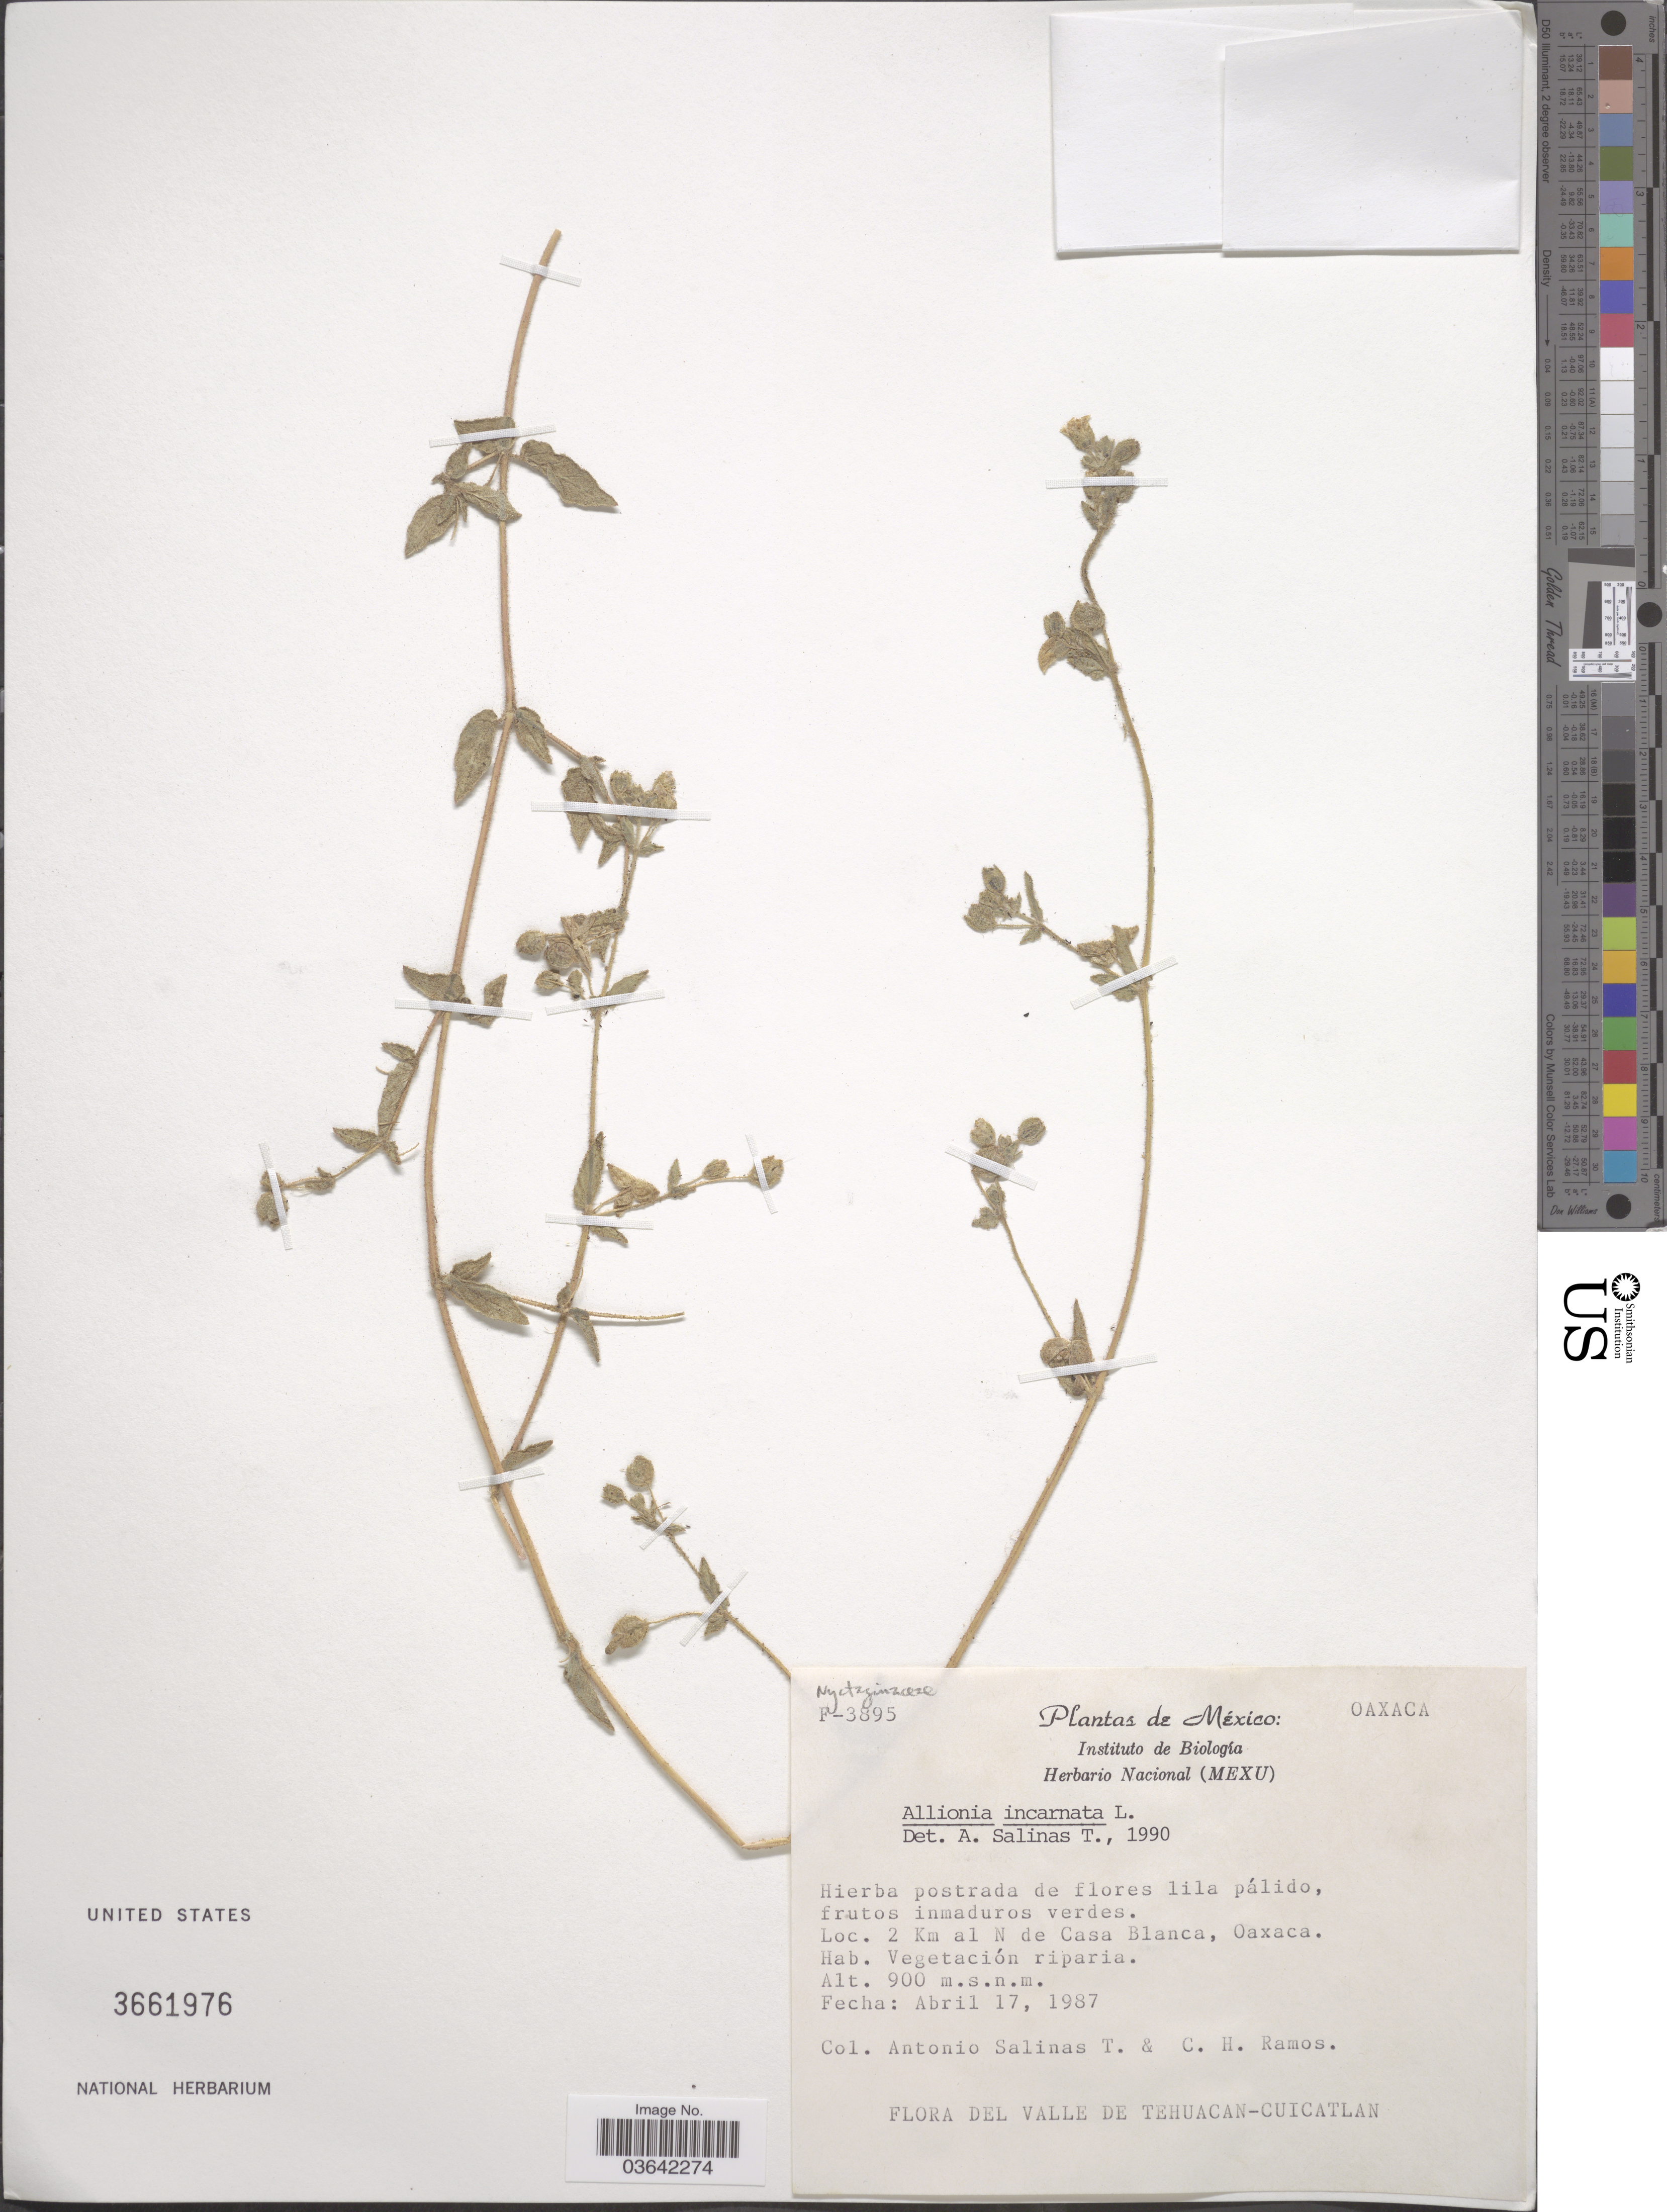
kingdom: Plantae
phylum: Tracheophyta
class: Magnoliopsida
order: Caryophyllales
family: Nyctaginaceae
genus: Allionia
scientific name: Allionia incarnata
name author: L.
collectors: A. Salinas T. & C. H. Ramos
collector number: F-3895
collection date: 1987-04-17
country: Mexico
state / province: Oaxaca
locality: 2 Km al N de Casa Blanca.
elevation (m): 900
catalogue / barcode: US 3661976